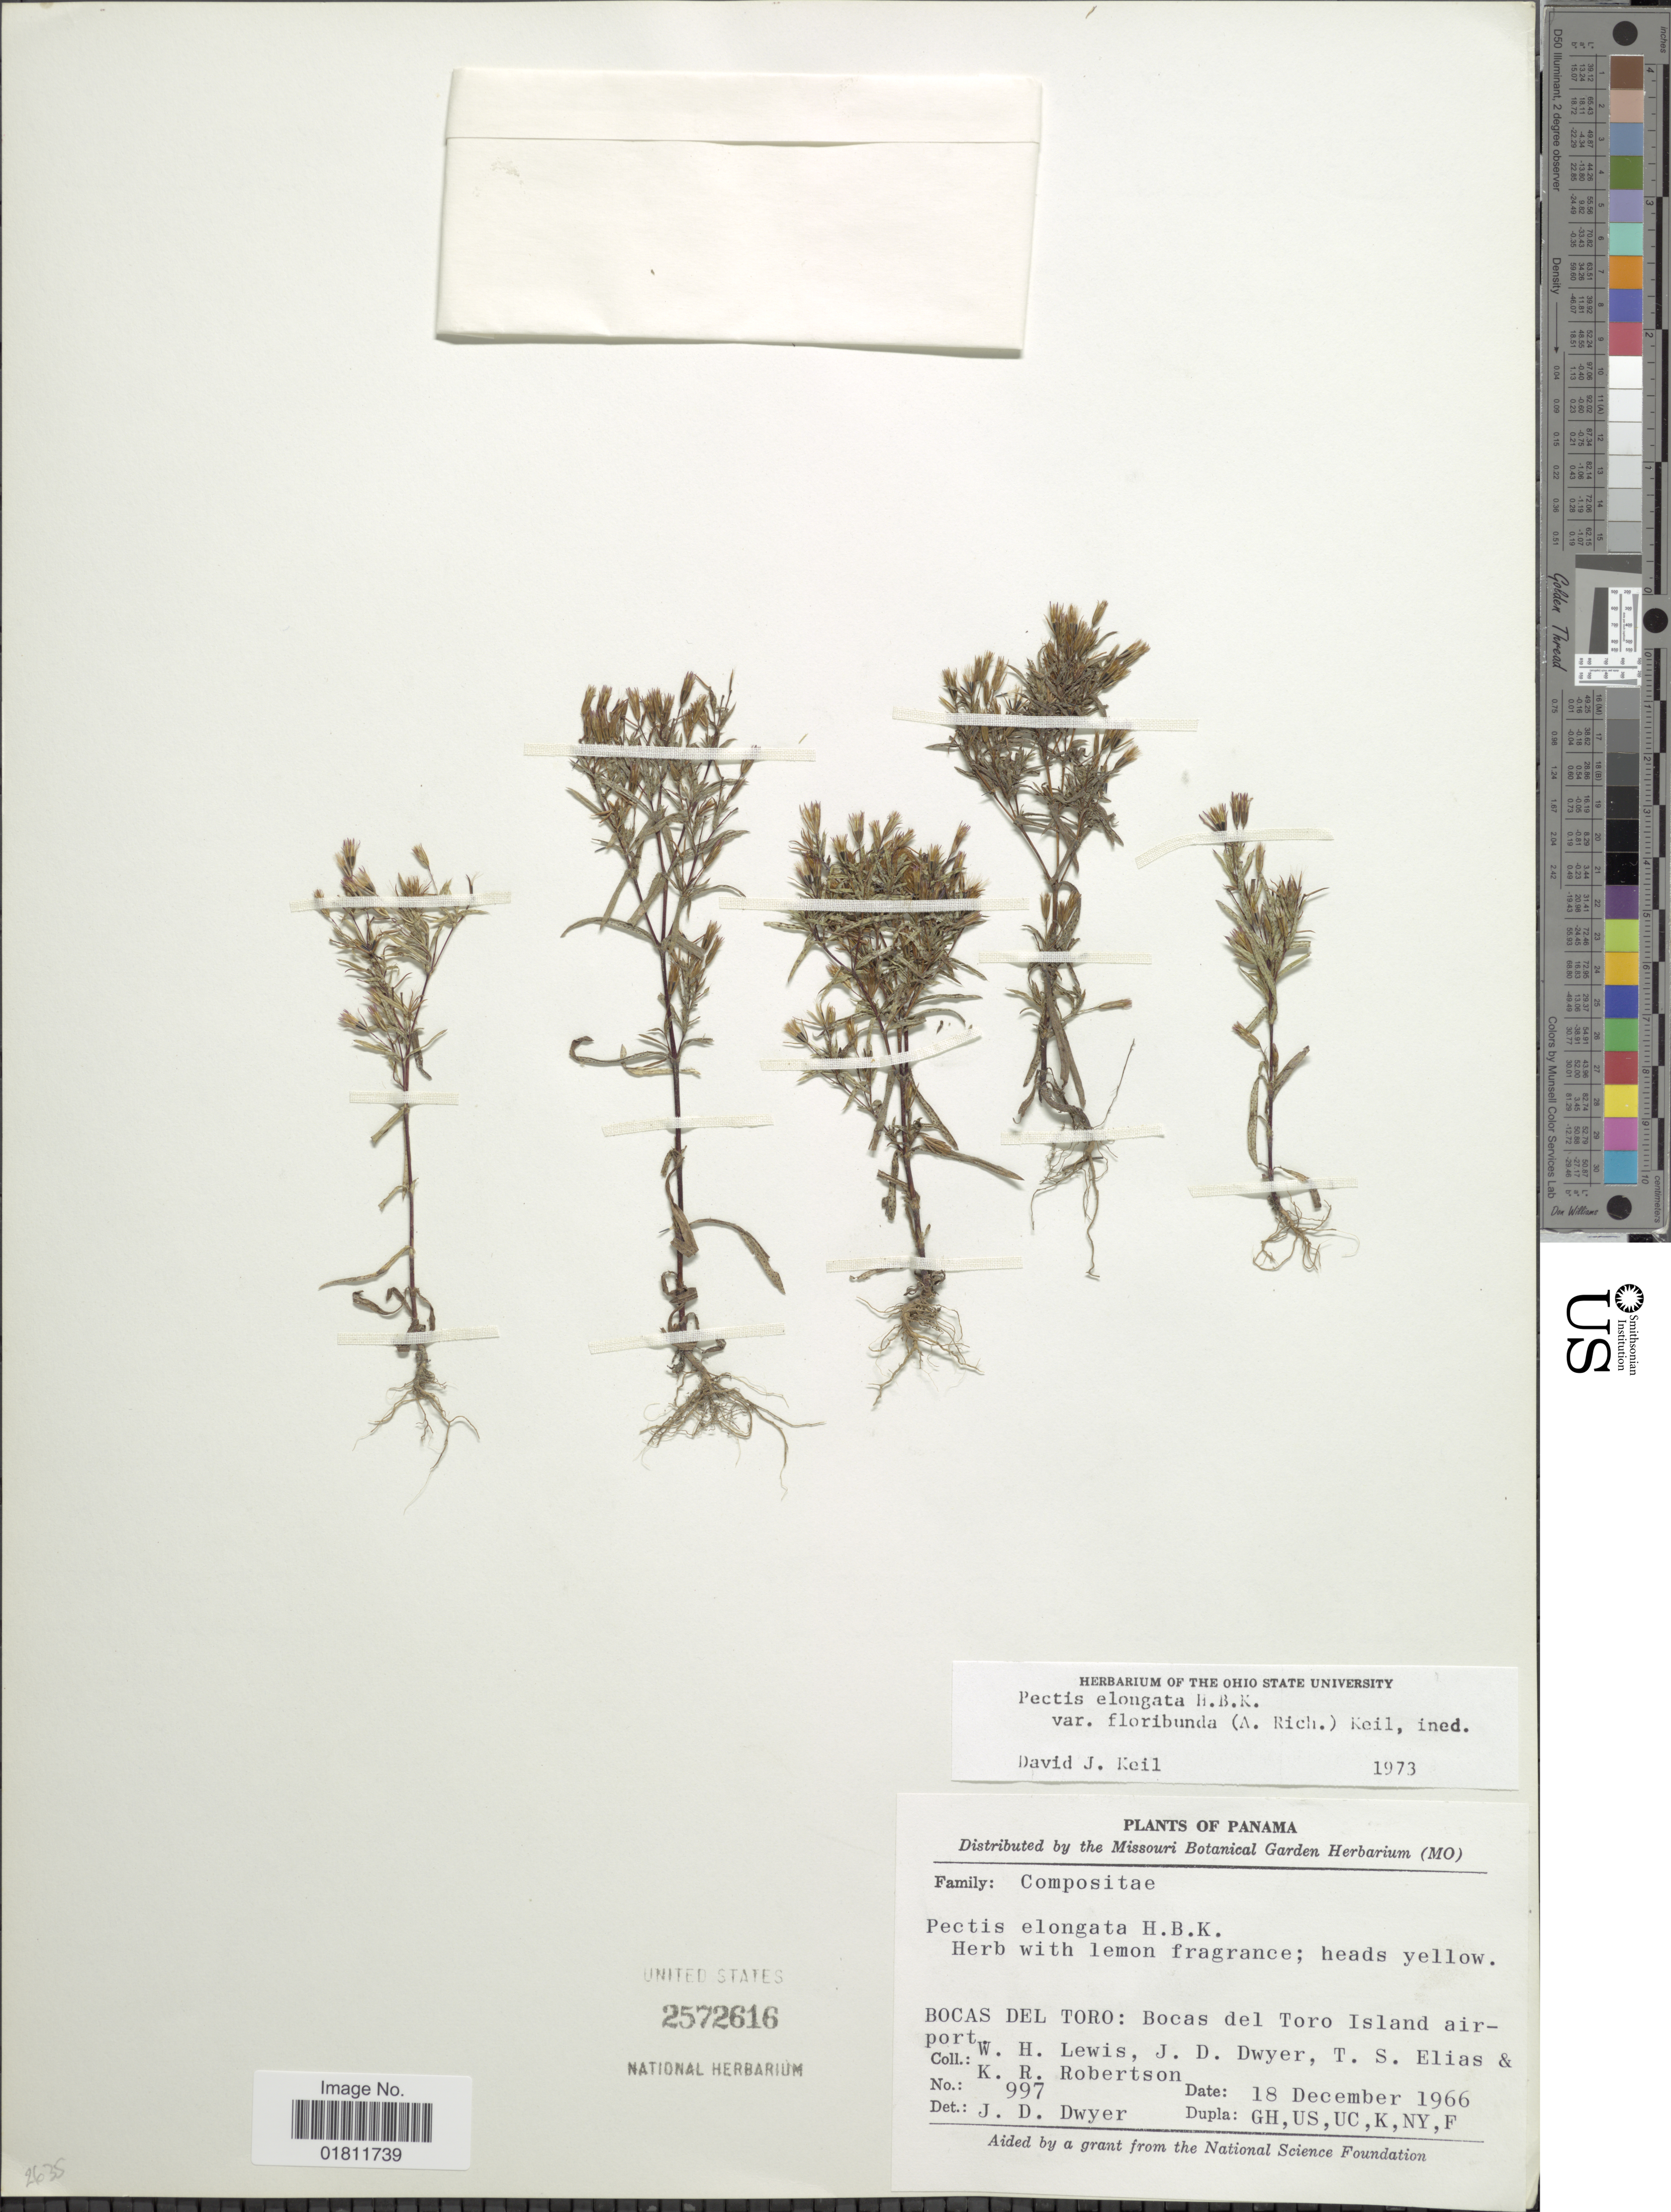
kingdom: Plantae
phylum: Tracheophyta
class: Magnoliopsida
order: Asterales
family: Asteraceae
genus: Pectis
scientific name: Pectis elongata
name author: Kunth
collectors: W. H. Lewis, J. D. Dwyer, T. S. Elias & K. Robertson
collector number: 997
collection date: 1966-12-18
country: Panama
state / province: Bocas del Toro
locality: Bocas del Toro: Bocas del Toro Island airport.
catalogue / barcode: US 2572616